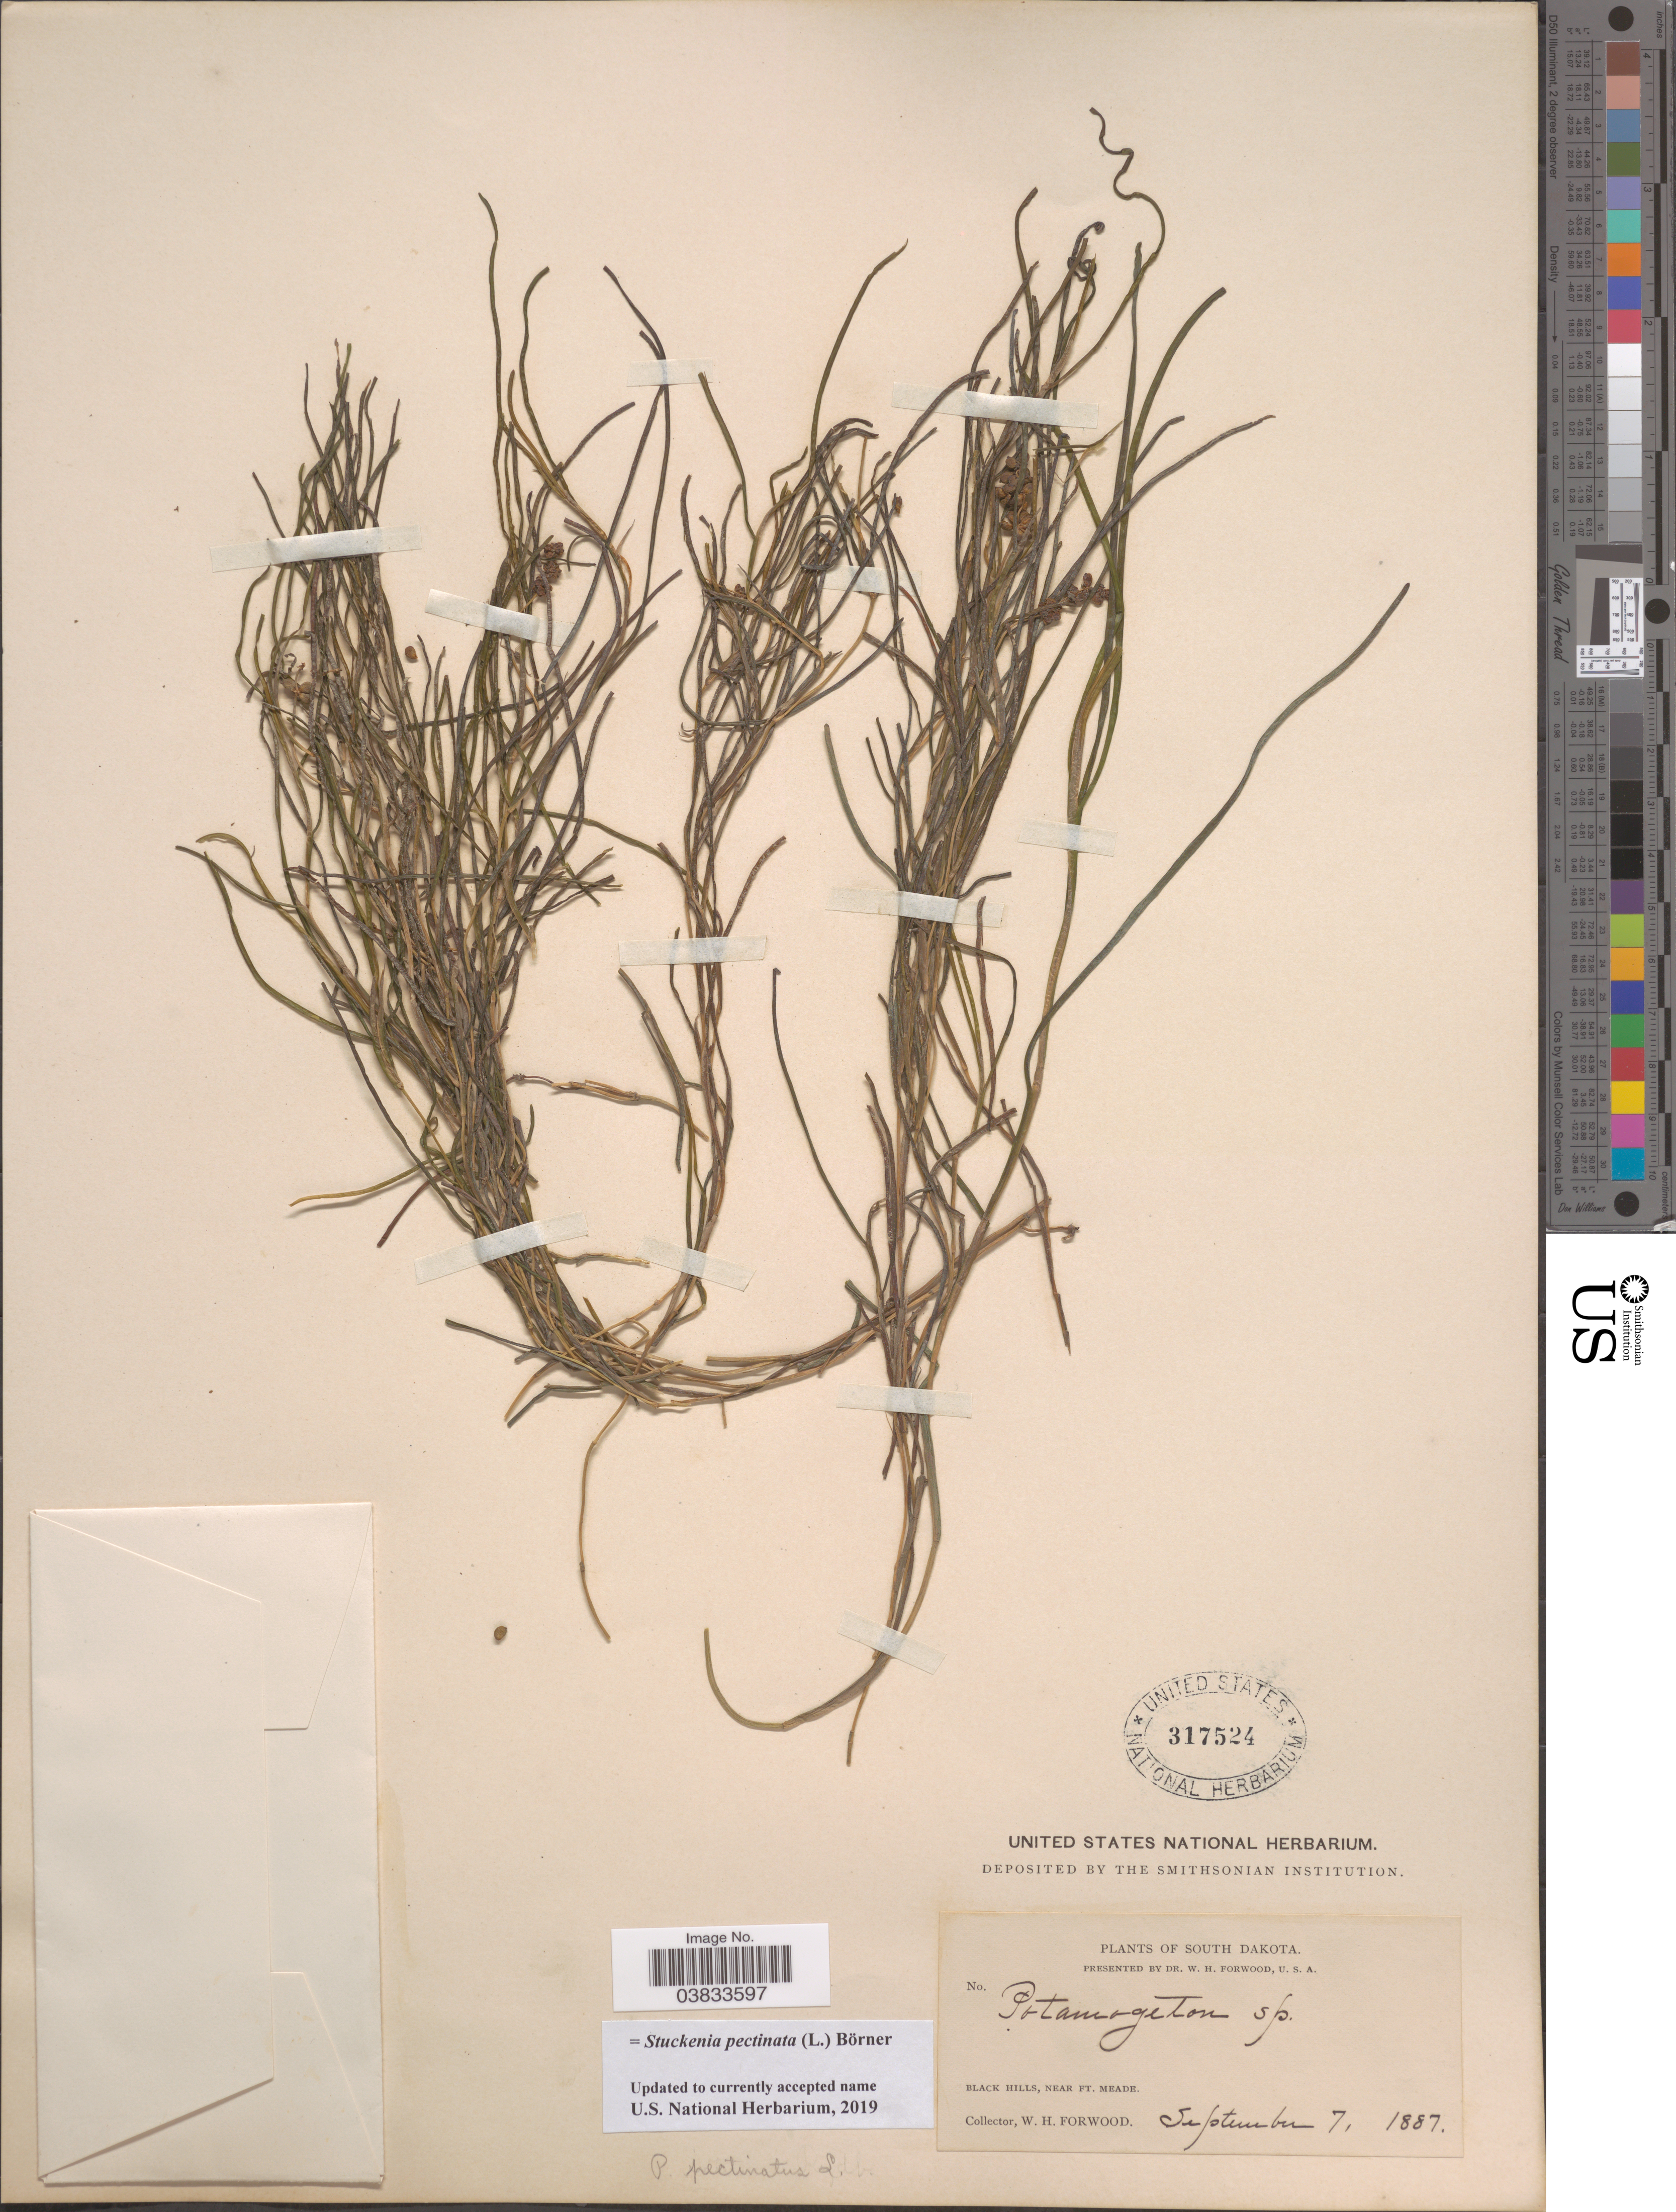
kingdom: Plantae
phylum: Tracheophyta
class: Liliopsida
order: Alismatales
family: Potamogetonaceae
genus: Stuckenia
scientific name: Stuckenia pectinata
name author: (L.) Börner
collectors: W. Forwood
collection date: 1887-09-07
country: United States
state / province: South Dakota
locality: Black Hills, near Ft. Meade.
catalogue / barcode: US 317524